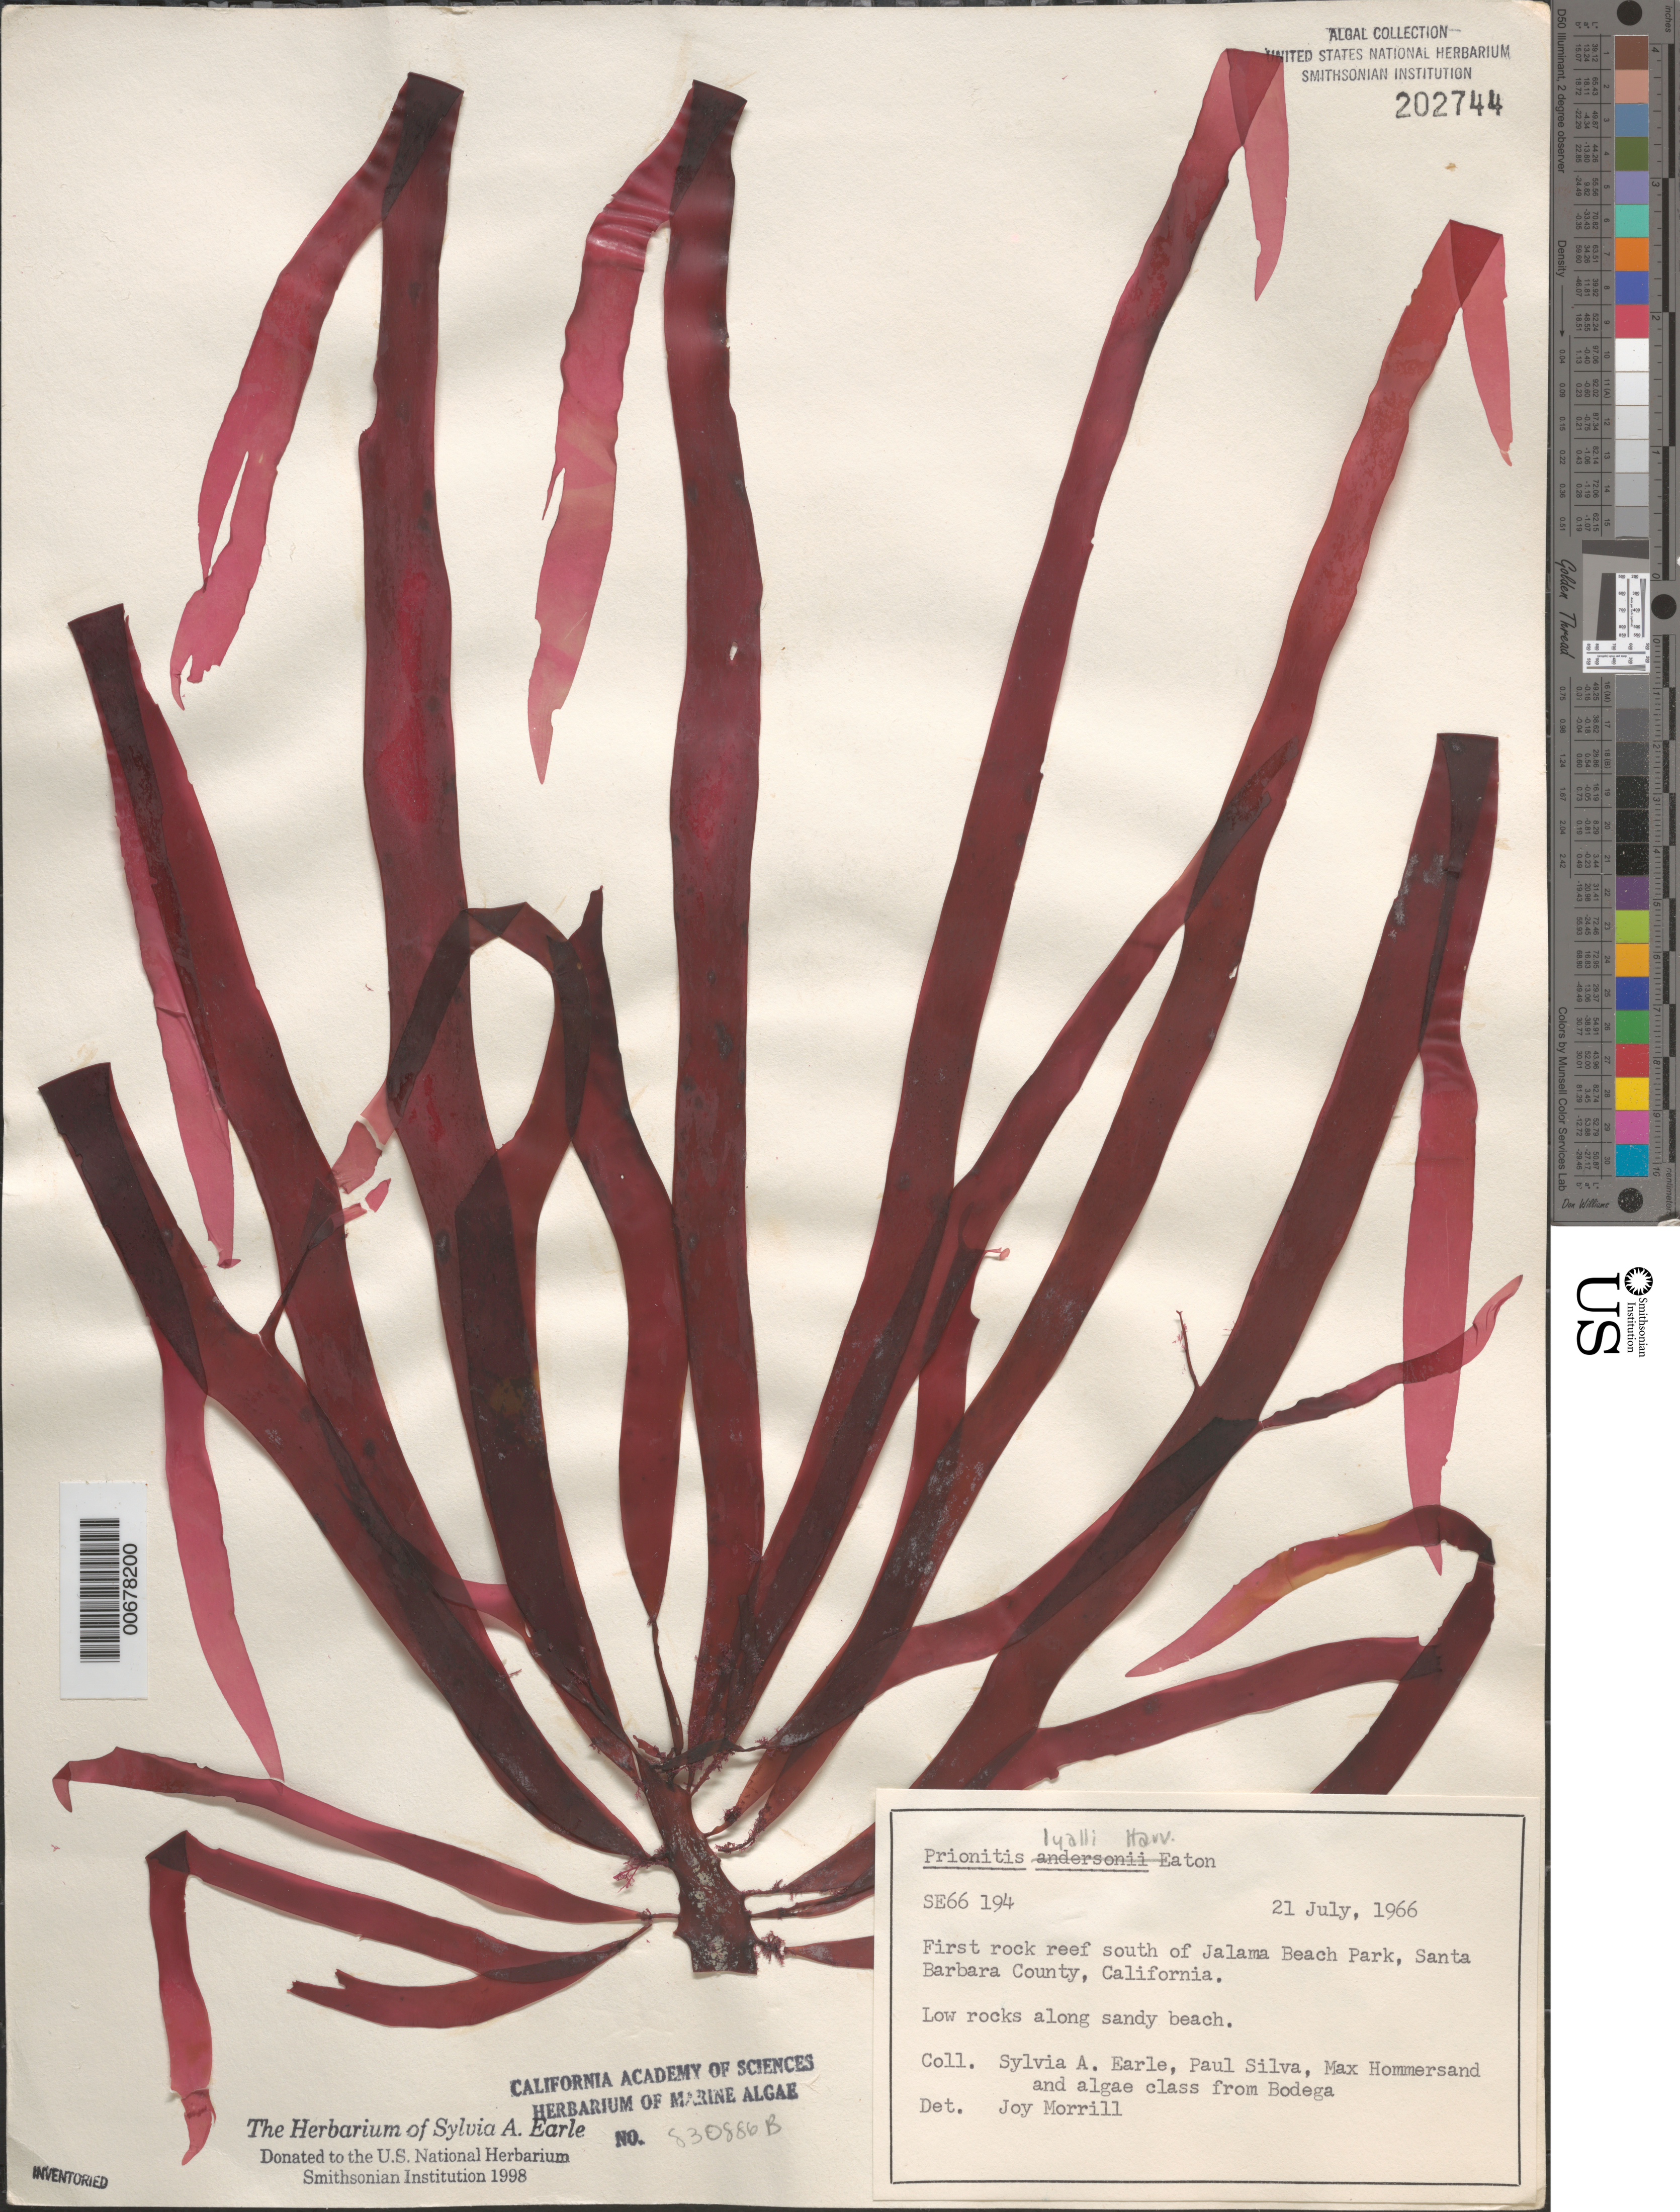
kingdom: Plantae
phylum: Rhodophyta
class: Florideophyceae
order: Cryptonemiales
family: Cryptonemiaceae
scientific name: Prionitis sternbergii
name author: (C. Agardh) J. Agardh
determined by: Algae name updating Project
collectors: S. A. Earle, P. C. Silva, M. H. Hommersand & Bodega Algae Class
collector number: SE 66194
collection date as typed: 21 Jul 1966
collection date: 1966-07-21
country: United States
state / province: California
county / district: Santa Barbara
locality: Reef south of Jalama Beach Park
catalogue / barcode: US 202744